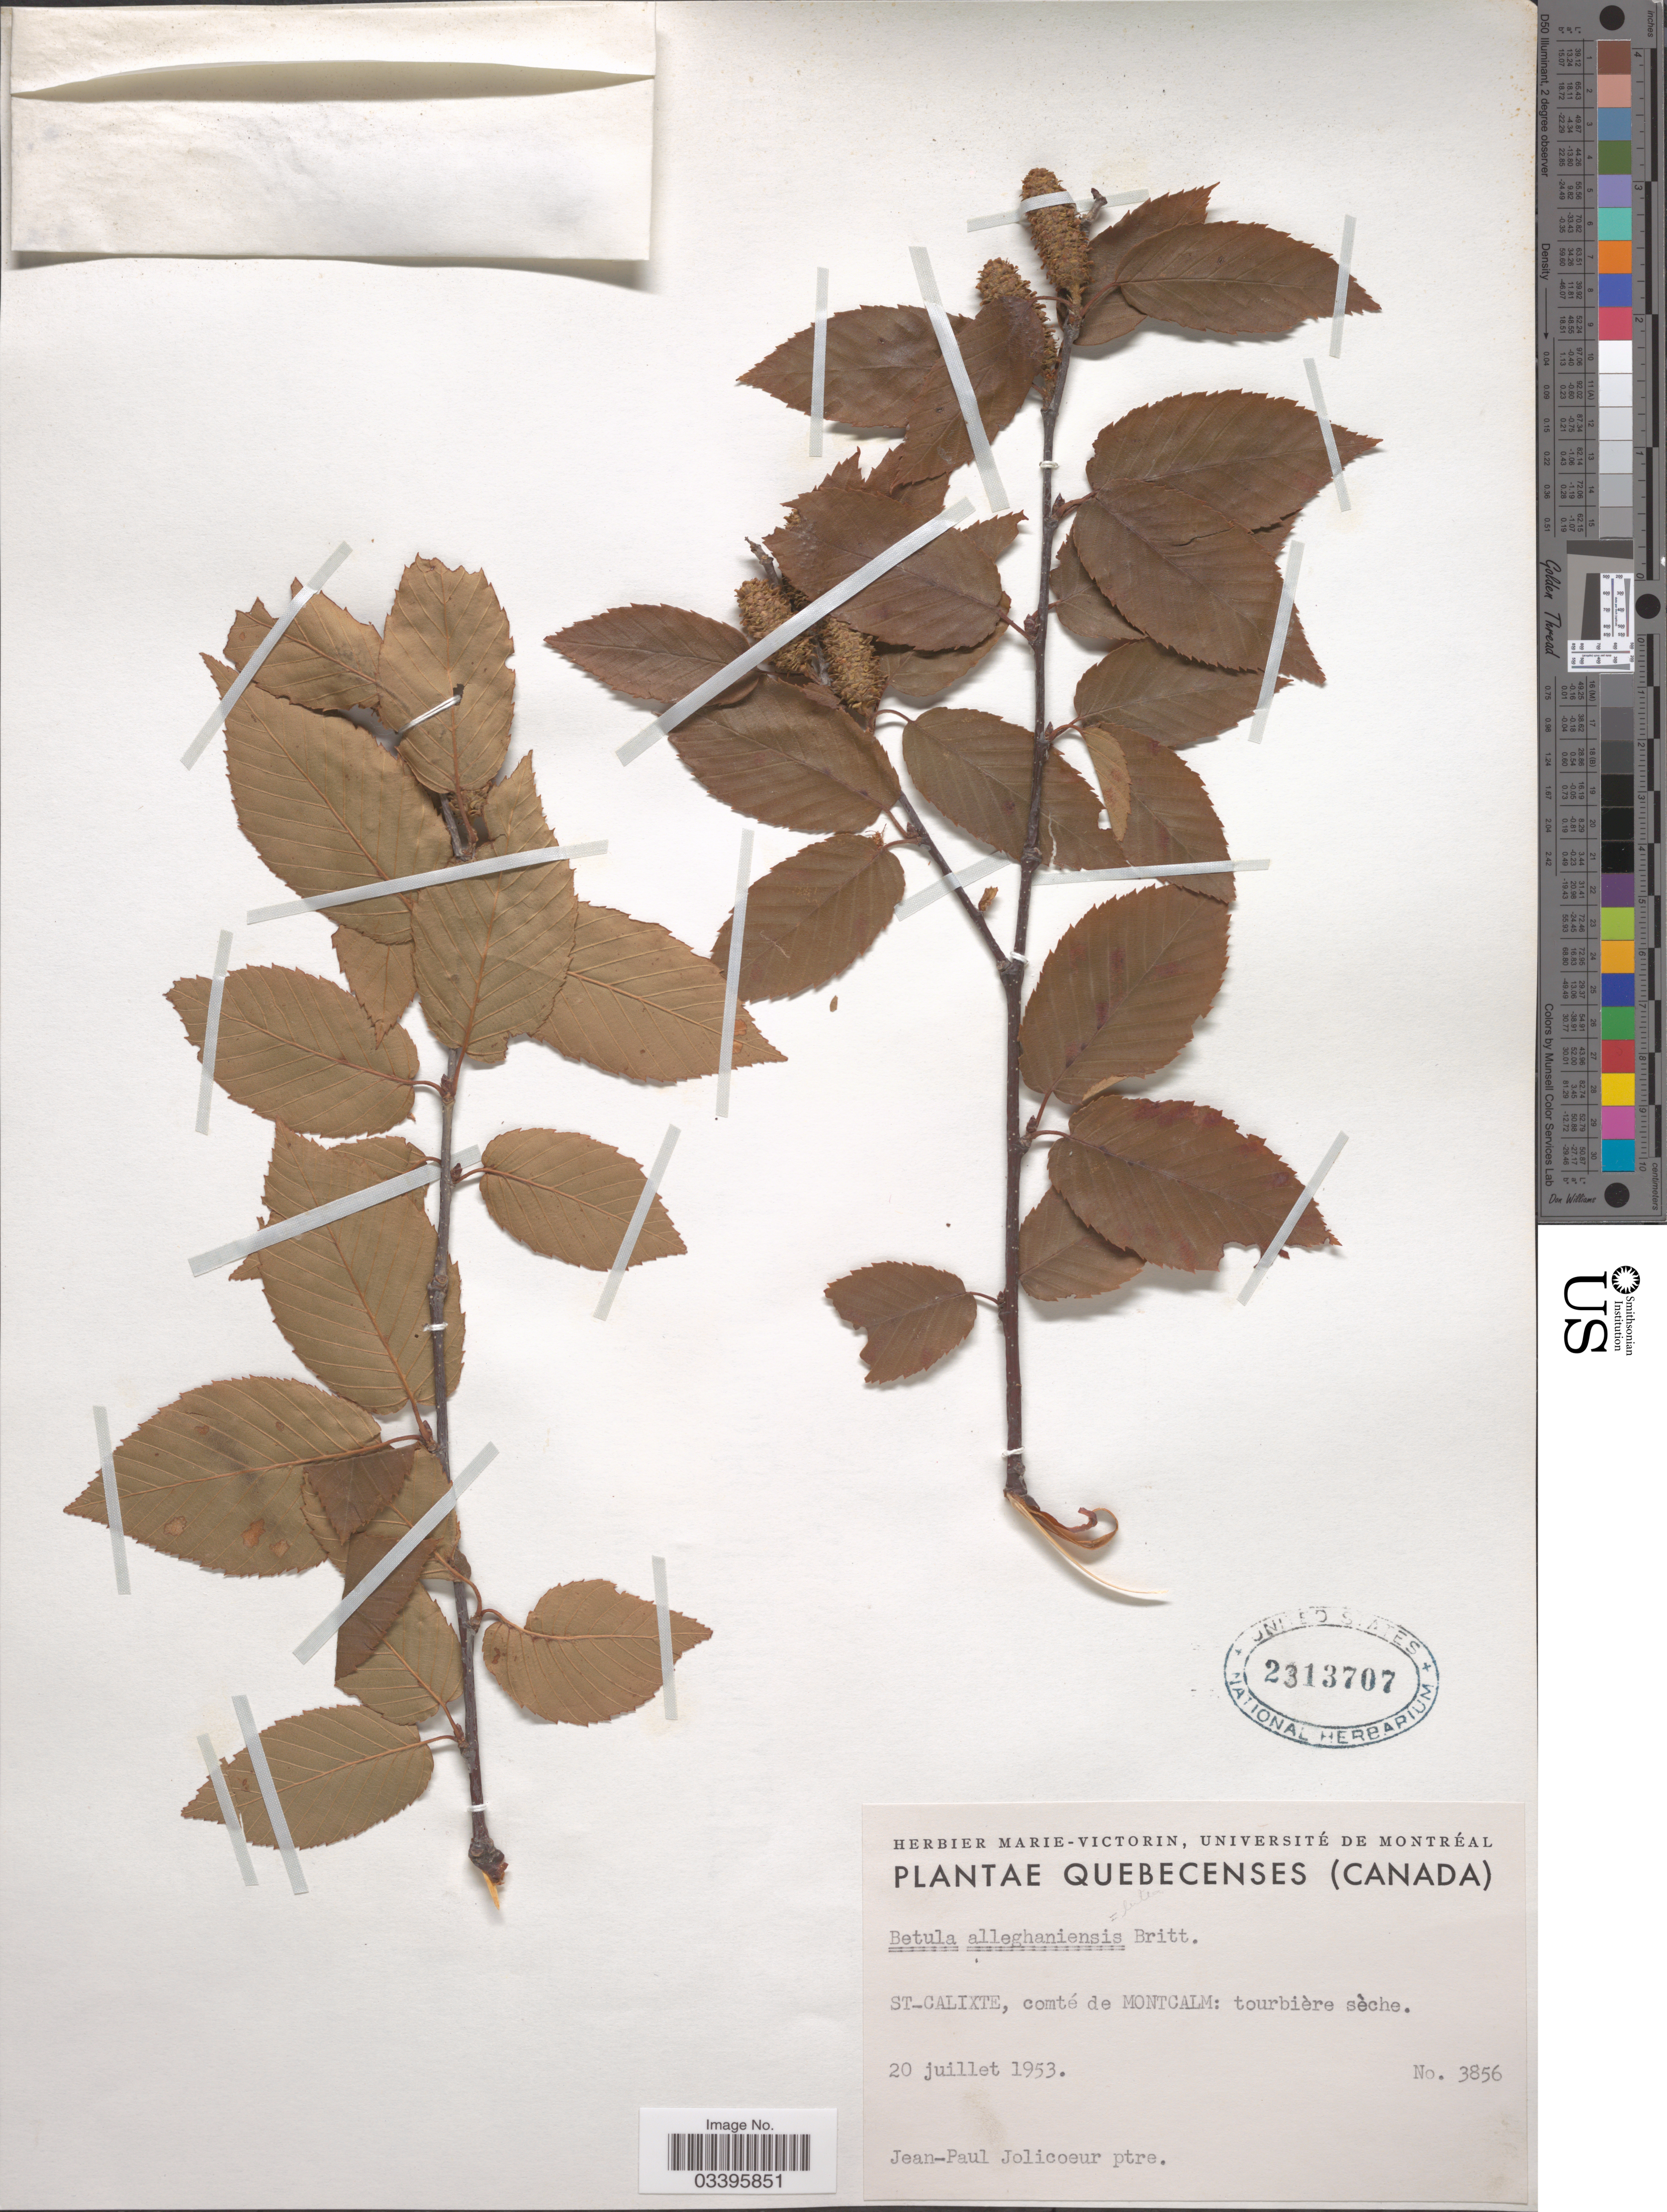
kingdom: Plantae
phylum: Tracheophyta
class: Magnoliopsida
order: Fagales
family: Betulaceae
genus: Betula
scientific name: Betula lutea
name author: F. Michx.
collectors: J. Jolicoeur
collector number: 3856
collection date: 1953-07-20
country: Canada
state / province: Quebec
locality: St-Calixte, comté de Montcalm: tourbière sèche.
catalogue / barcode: US 2313707